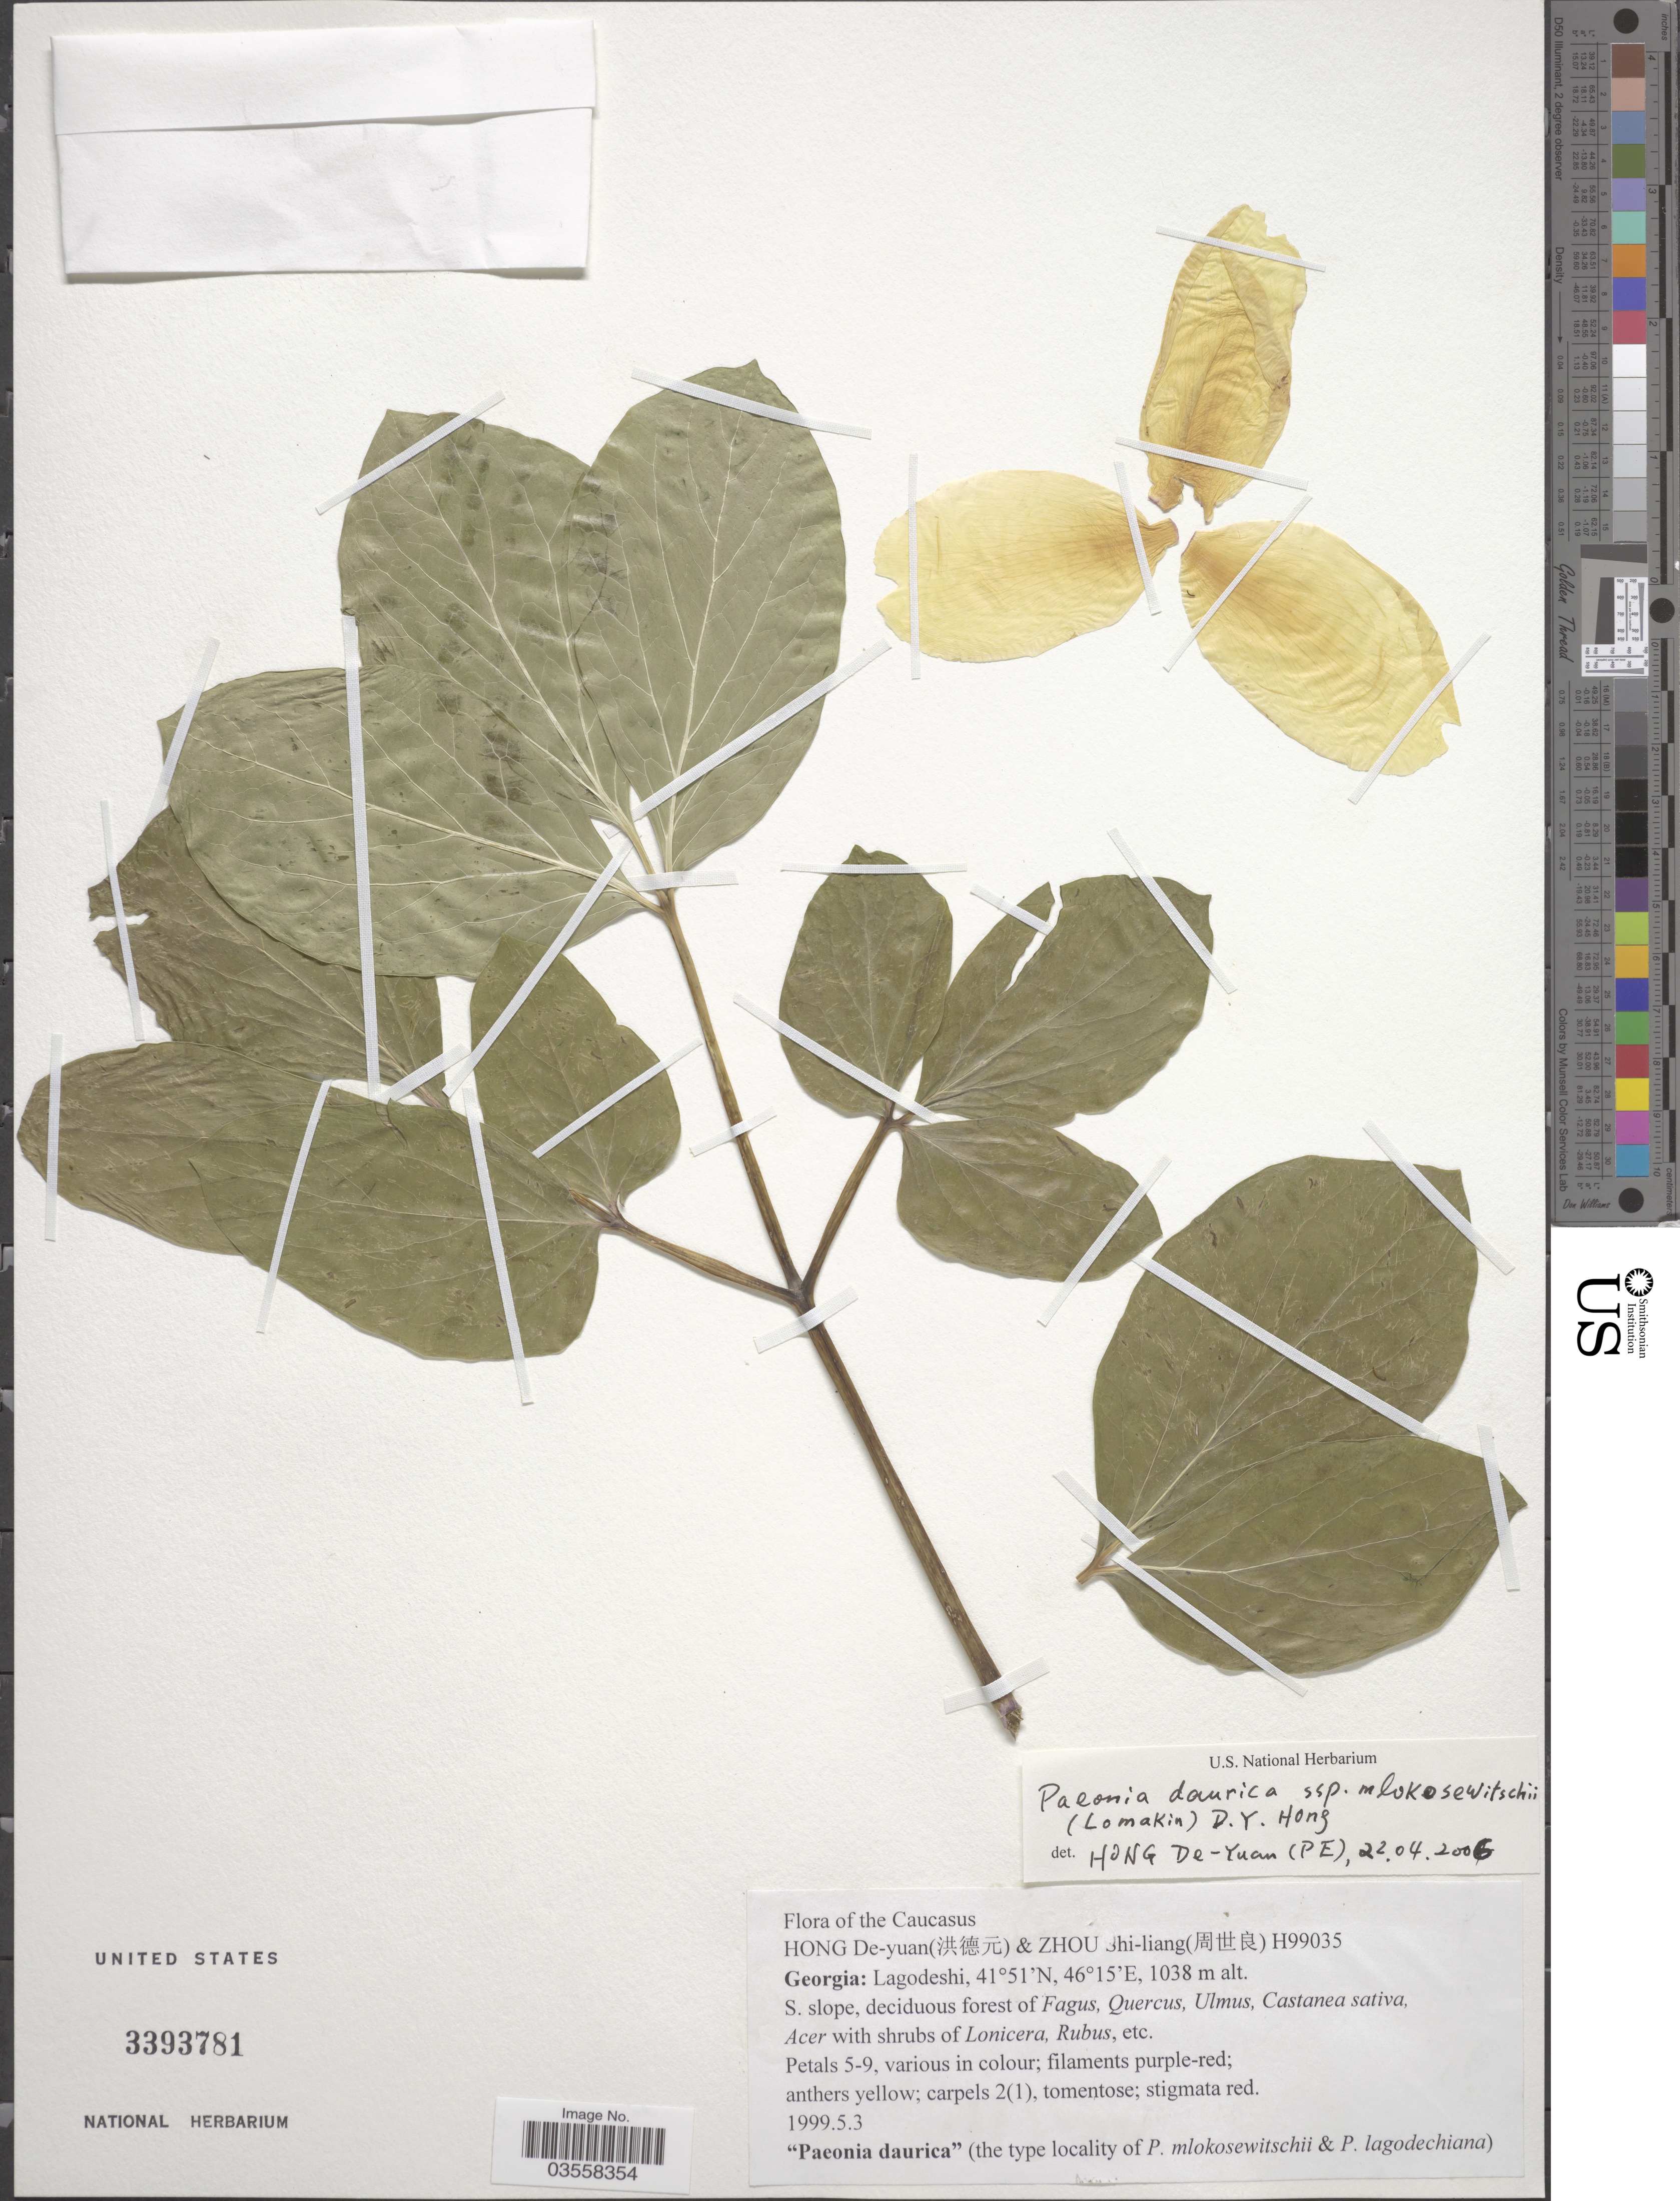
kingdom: Plantae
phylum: Tracheophyta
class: Magnoliopsida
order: Saxifragales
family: Paeoniaceae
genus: Paeonia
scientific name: Paeonia daurica subsp. mlokosewitschii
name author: (Lomakin) D.Y. Hong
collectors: D.-Y. Hong & Z. Shi-liang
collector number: H99035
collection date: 1999-05-03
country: Georgia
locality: Lagodeshi.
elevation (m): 1038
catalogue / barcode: US 3393781